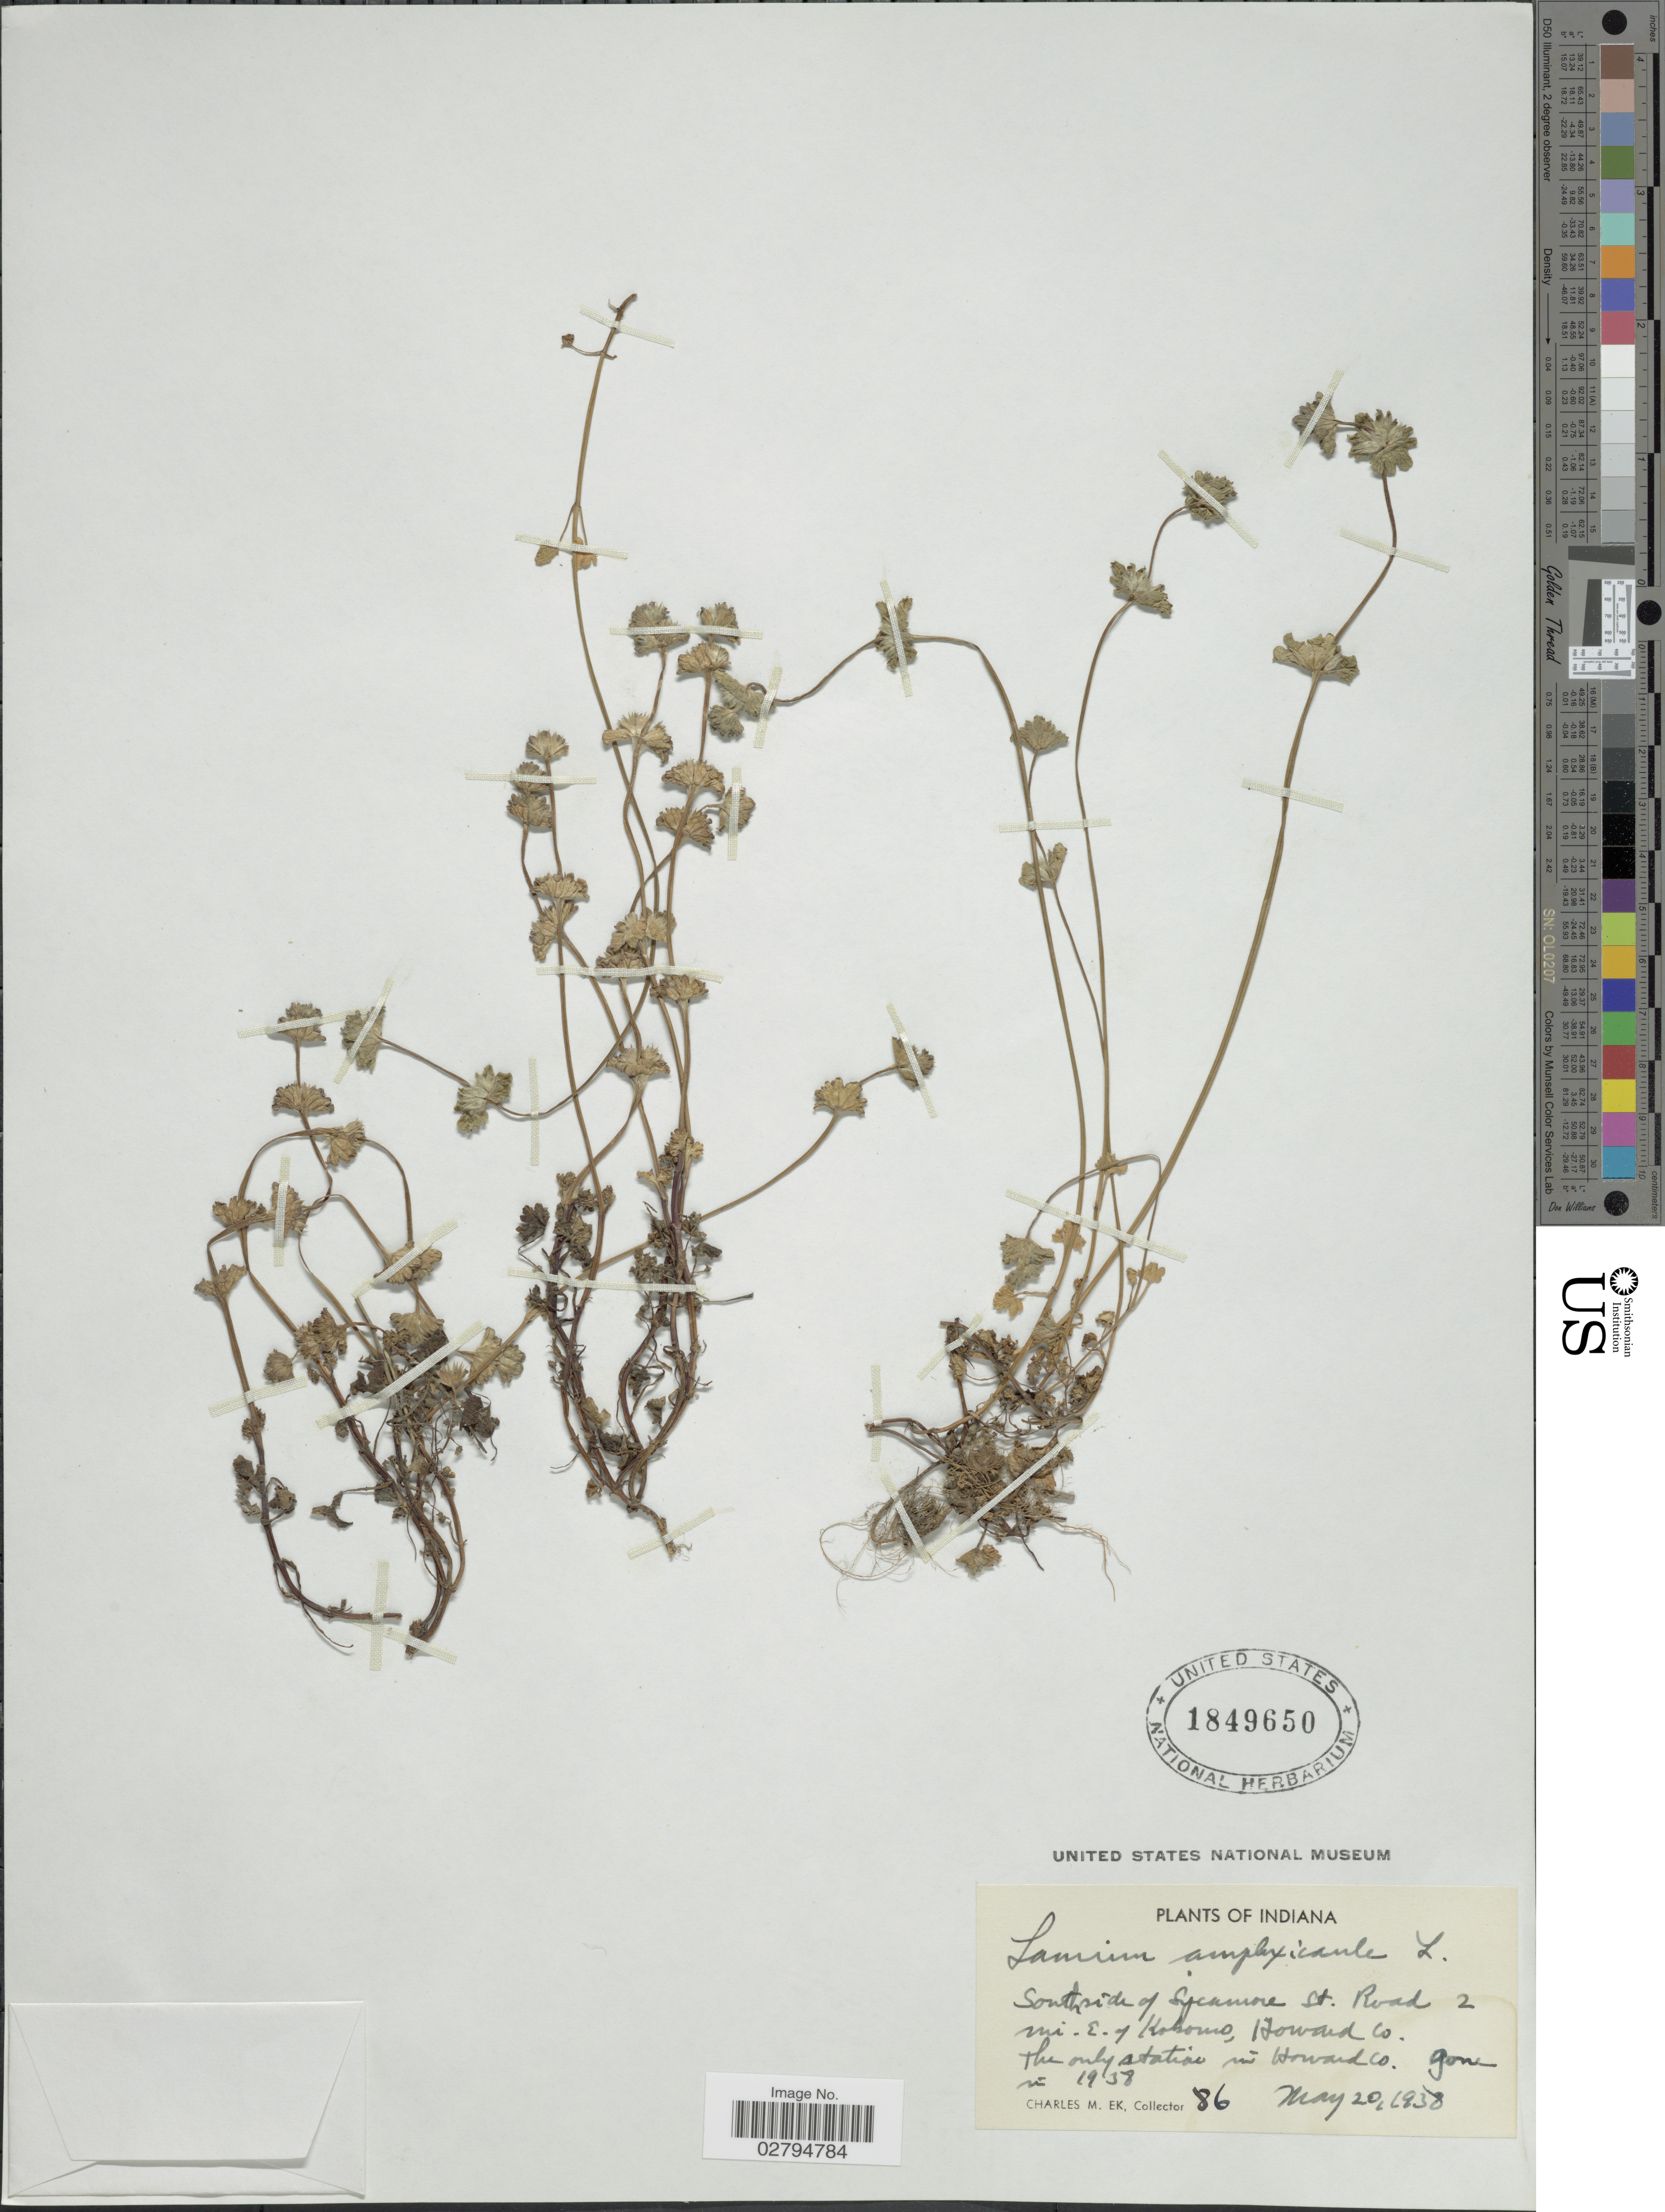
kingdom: Plantae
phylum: Tracheophyta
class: Magnoliopsida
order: Lamiales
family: Lamiaceae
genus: Lamium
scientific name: Lamium amplexicaule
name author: L.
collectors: C. Ek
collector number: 86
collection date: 1938-05-20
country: United States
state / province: Indiana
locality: Southside of Sycamore St. Road 2 mi. E. of Kokomo, Howard Co. The only station in Howard Co.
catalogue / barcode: US 1849650